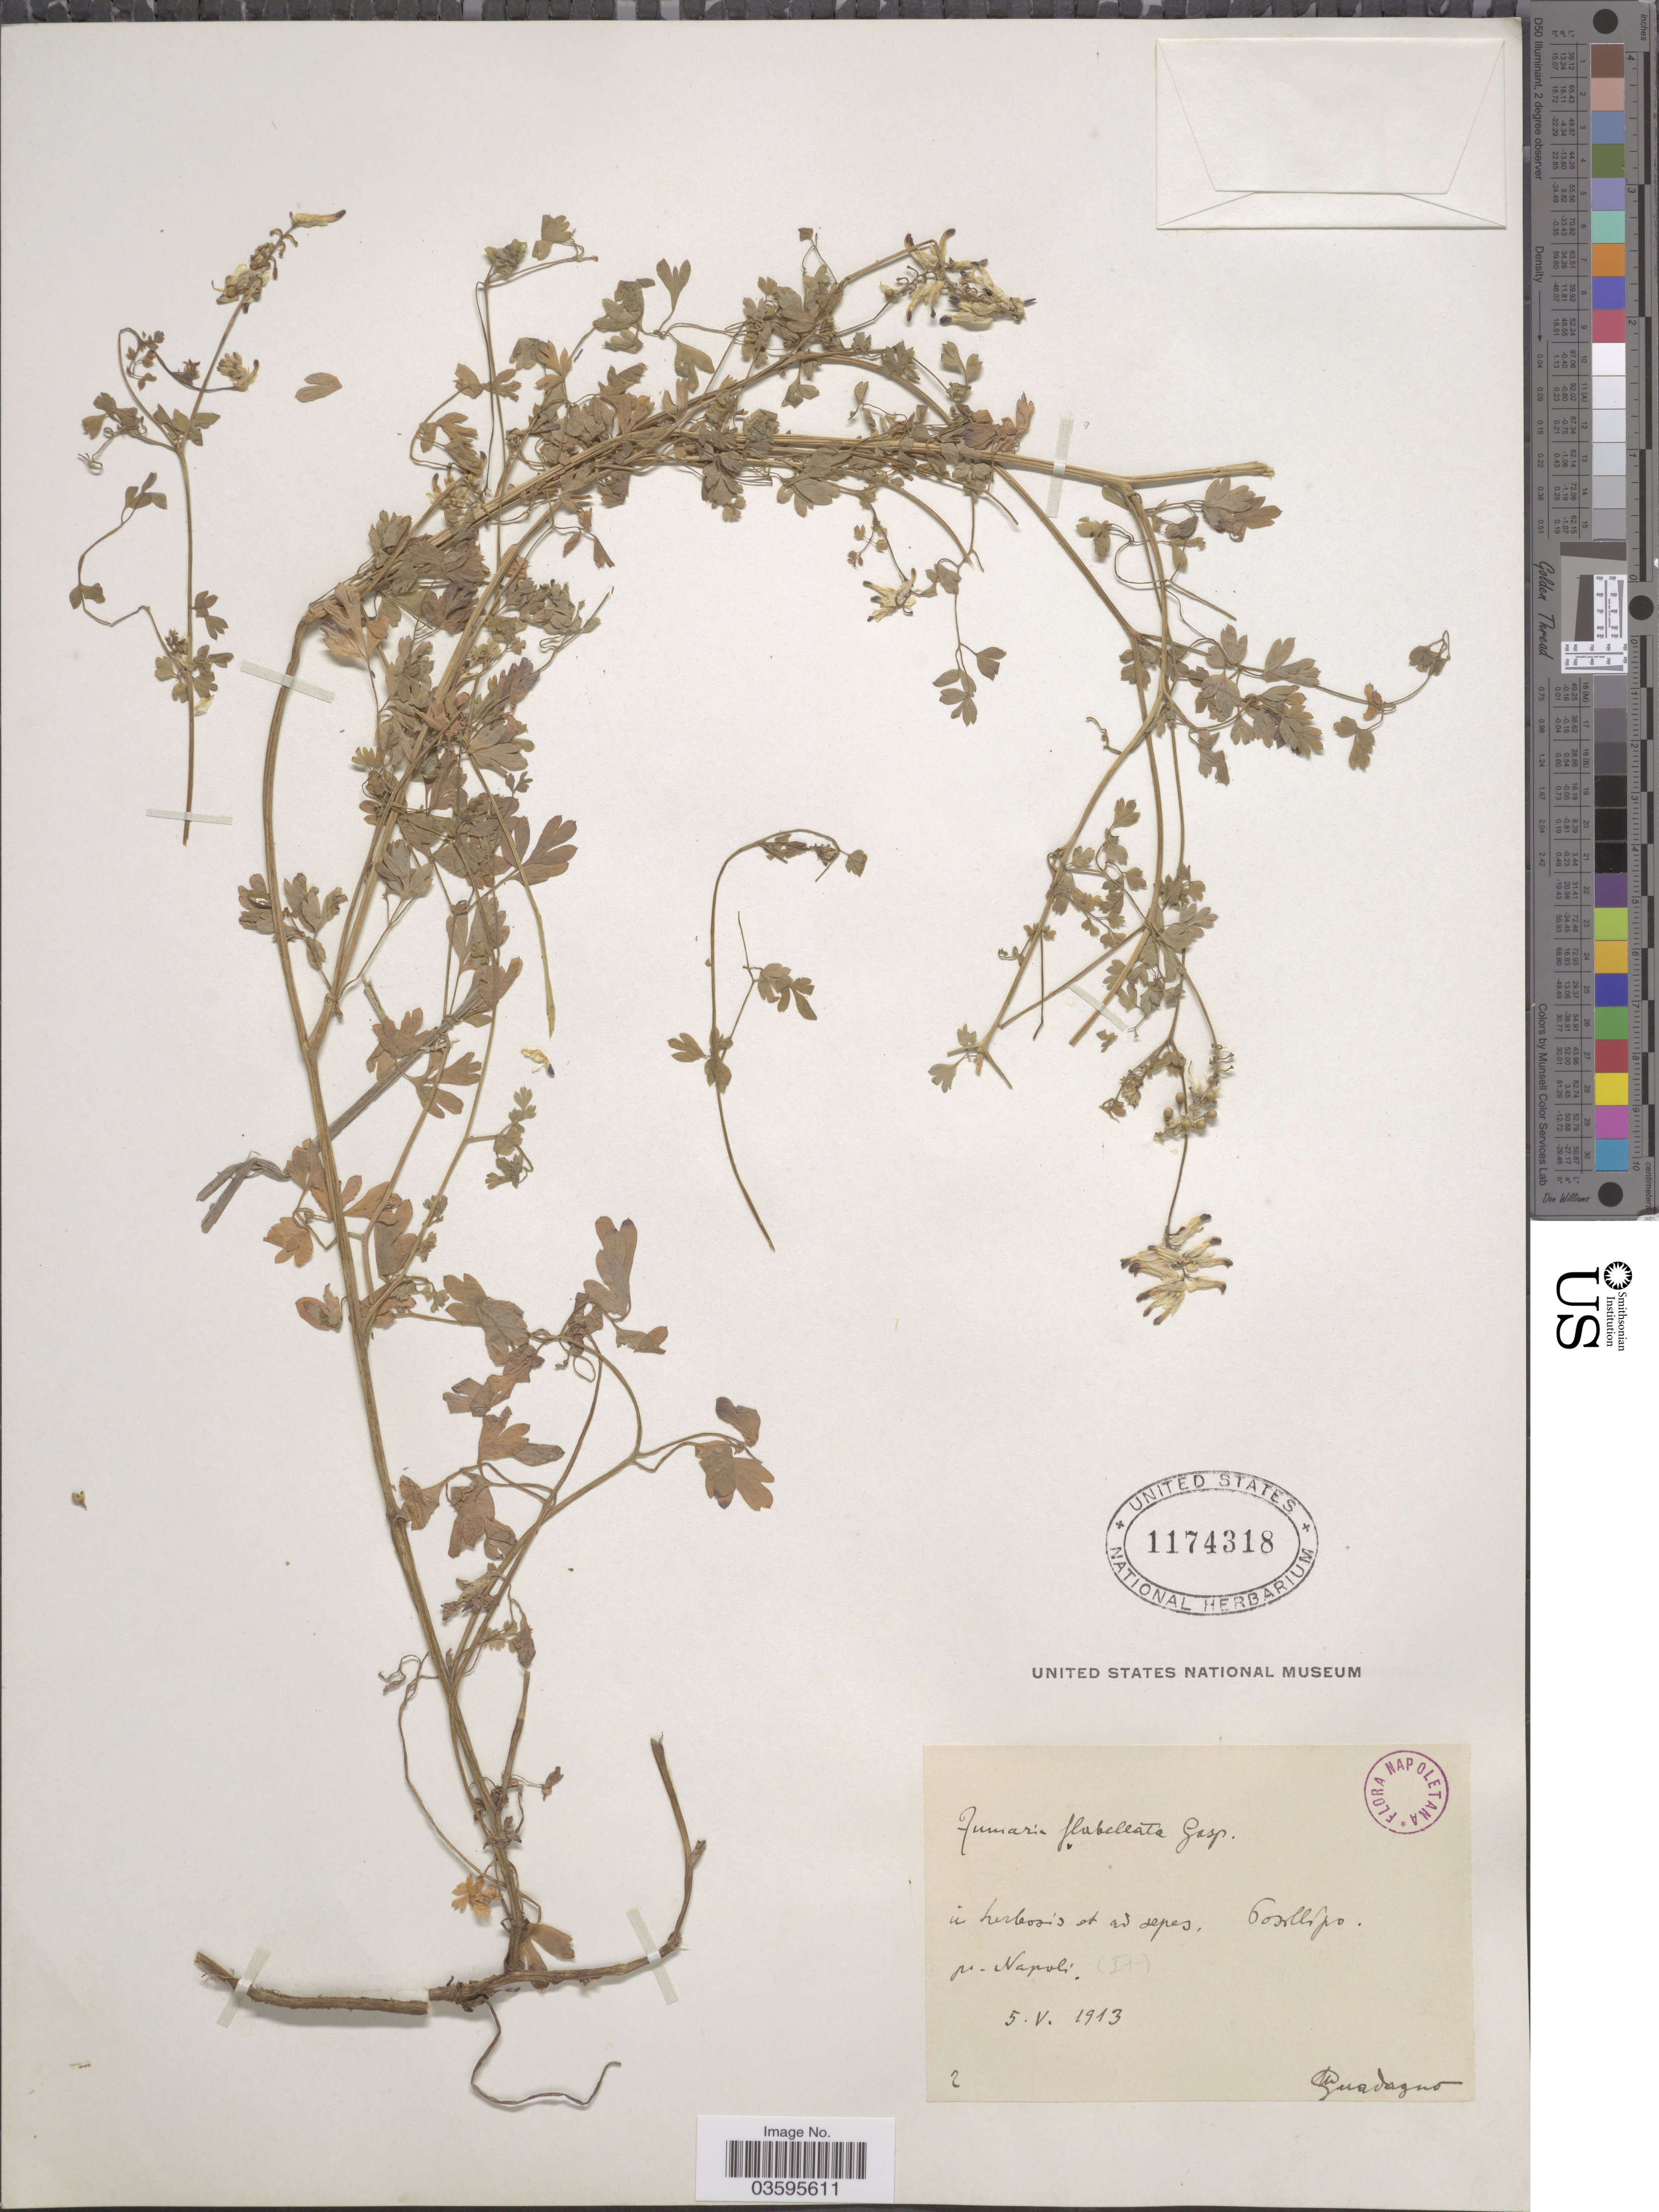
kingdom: Plantae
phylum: Tracheophyta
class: Magnoliopsida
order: Ranunculales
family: Papaveraceae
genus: Fumaria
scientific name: Fumaria flabellata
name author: Gasp.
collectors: M. Guadagno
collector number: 2?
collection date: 1913-05-05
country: Italy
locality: Pr. Napoli.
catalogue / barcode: US 1174318